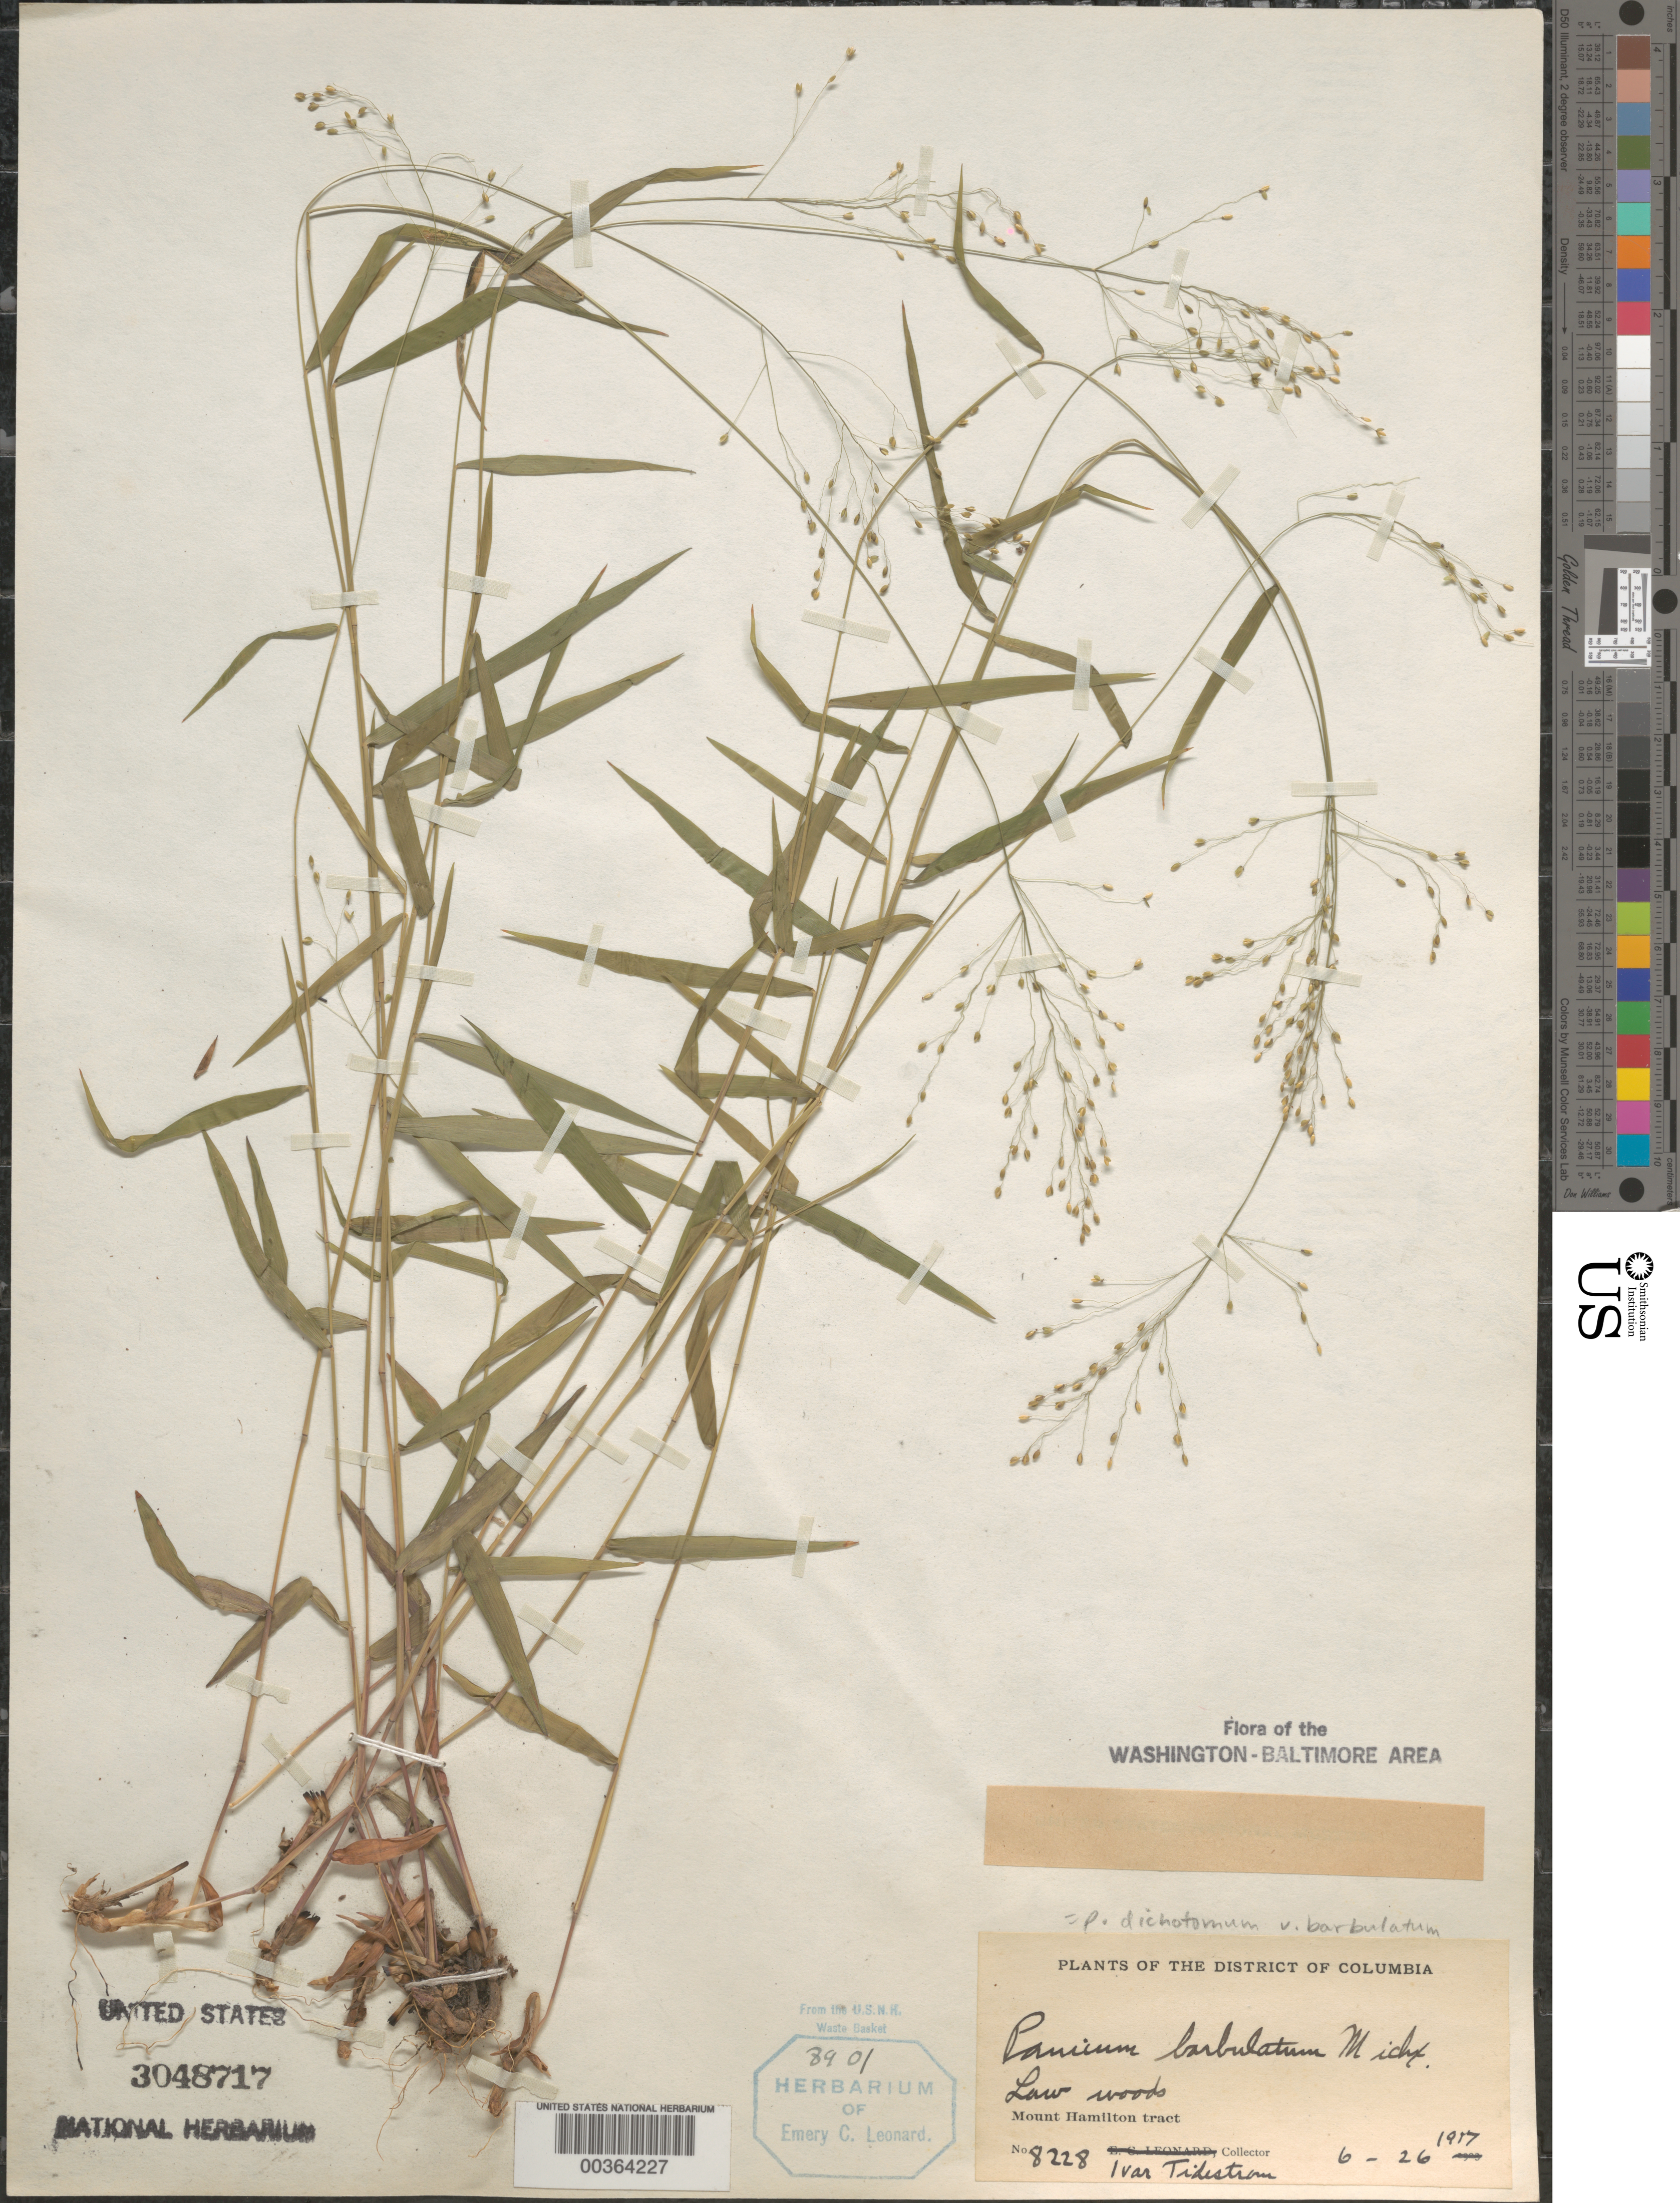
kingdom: Plantae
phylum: Tracheophyta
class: Liliopsida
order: Poales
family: Poaceae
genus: Dichanthelium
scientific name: Dichanthelium dichotomum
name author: (L.) Gould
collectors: I. F. Tidestrom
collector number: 8228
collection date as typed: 26 Jun 1917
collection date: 1917-06-26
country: United States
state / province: District of Columbia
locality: Mount Hamilton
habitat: Low woods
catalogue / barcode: US 3048717